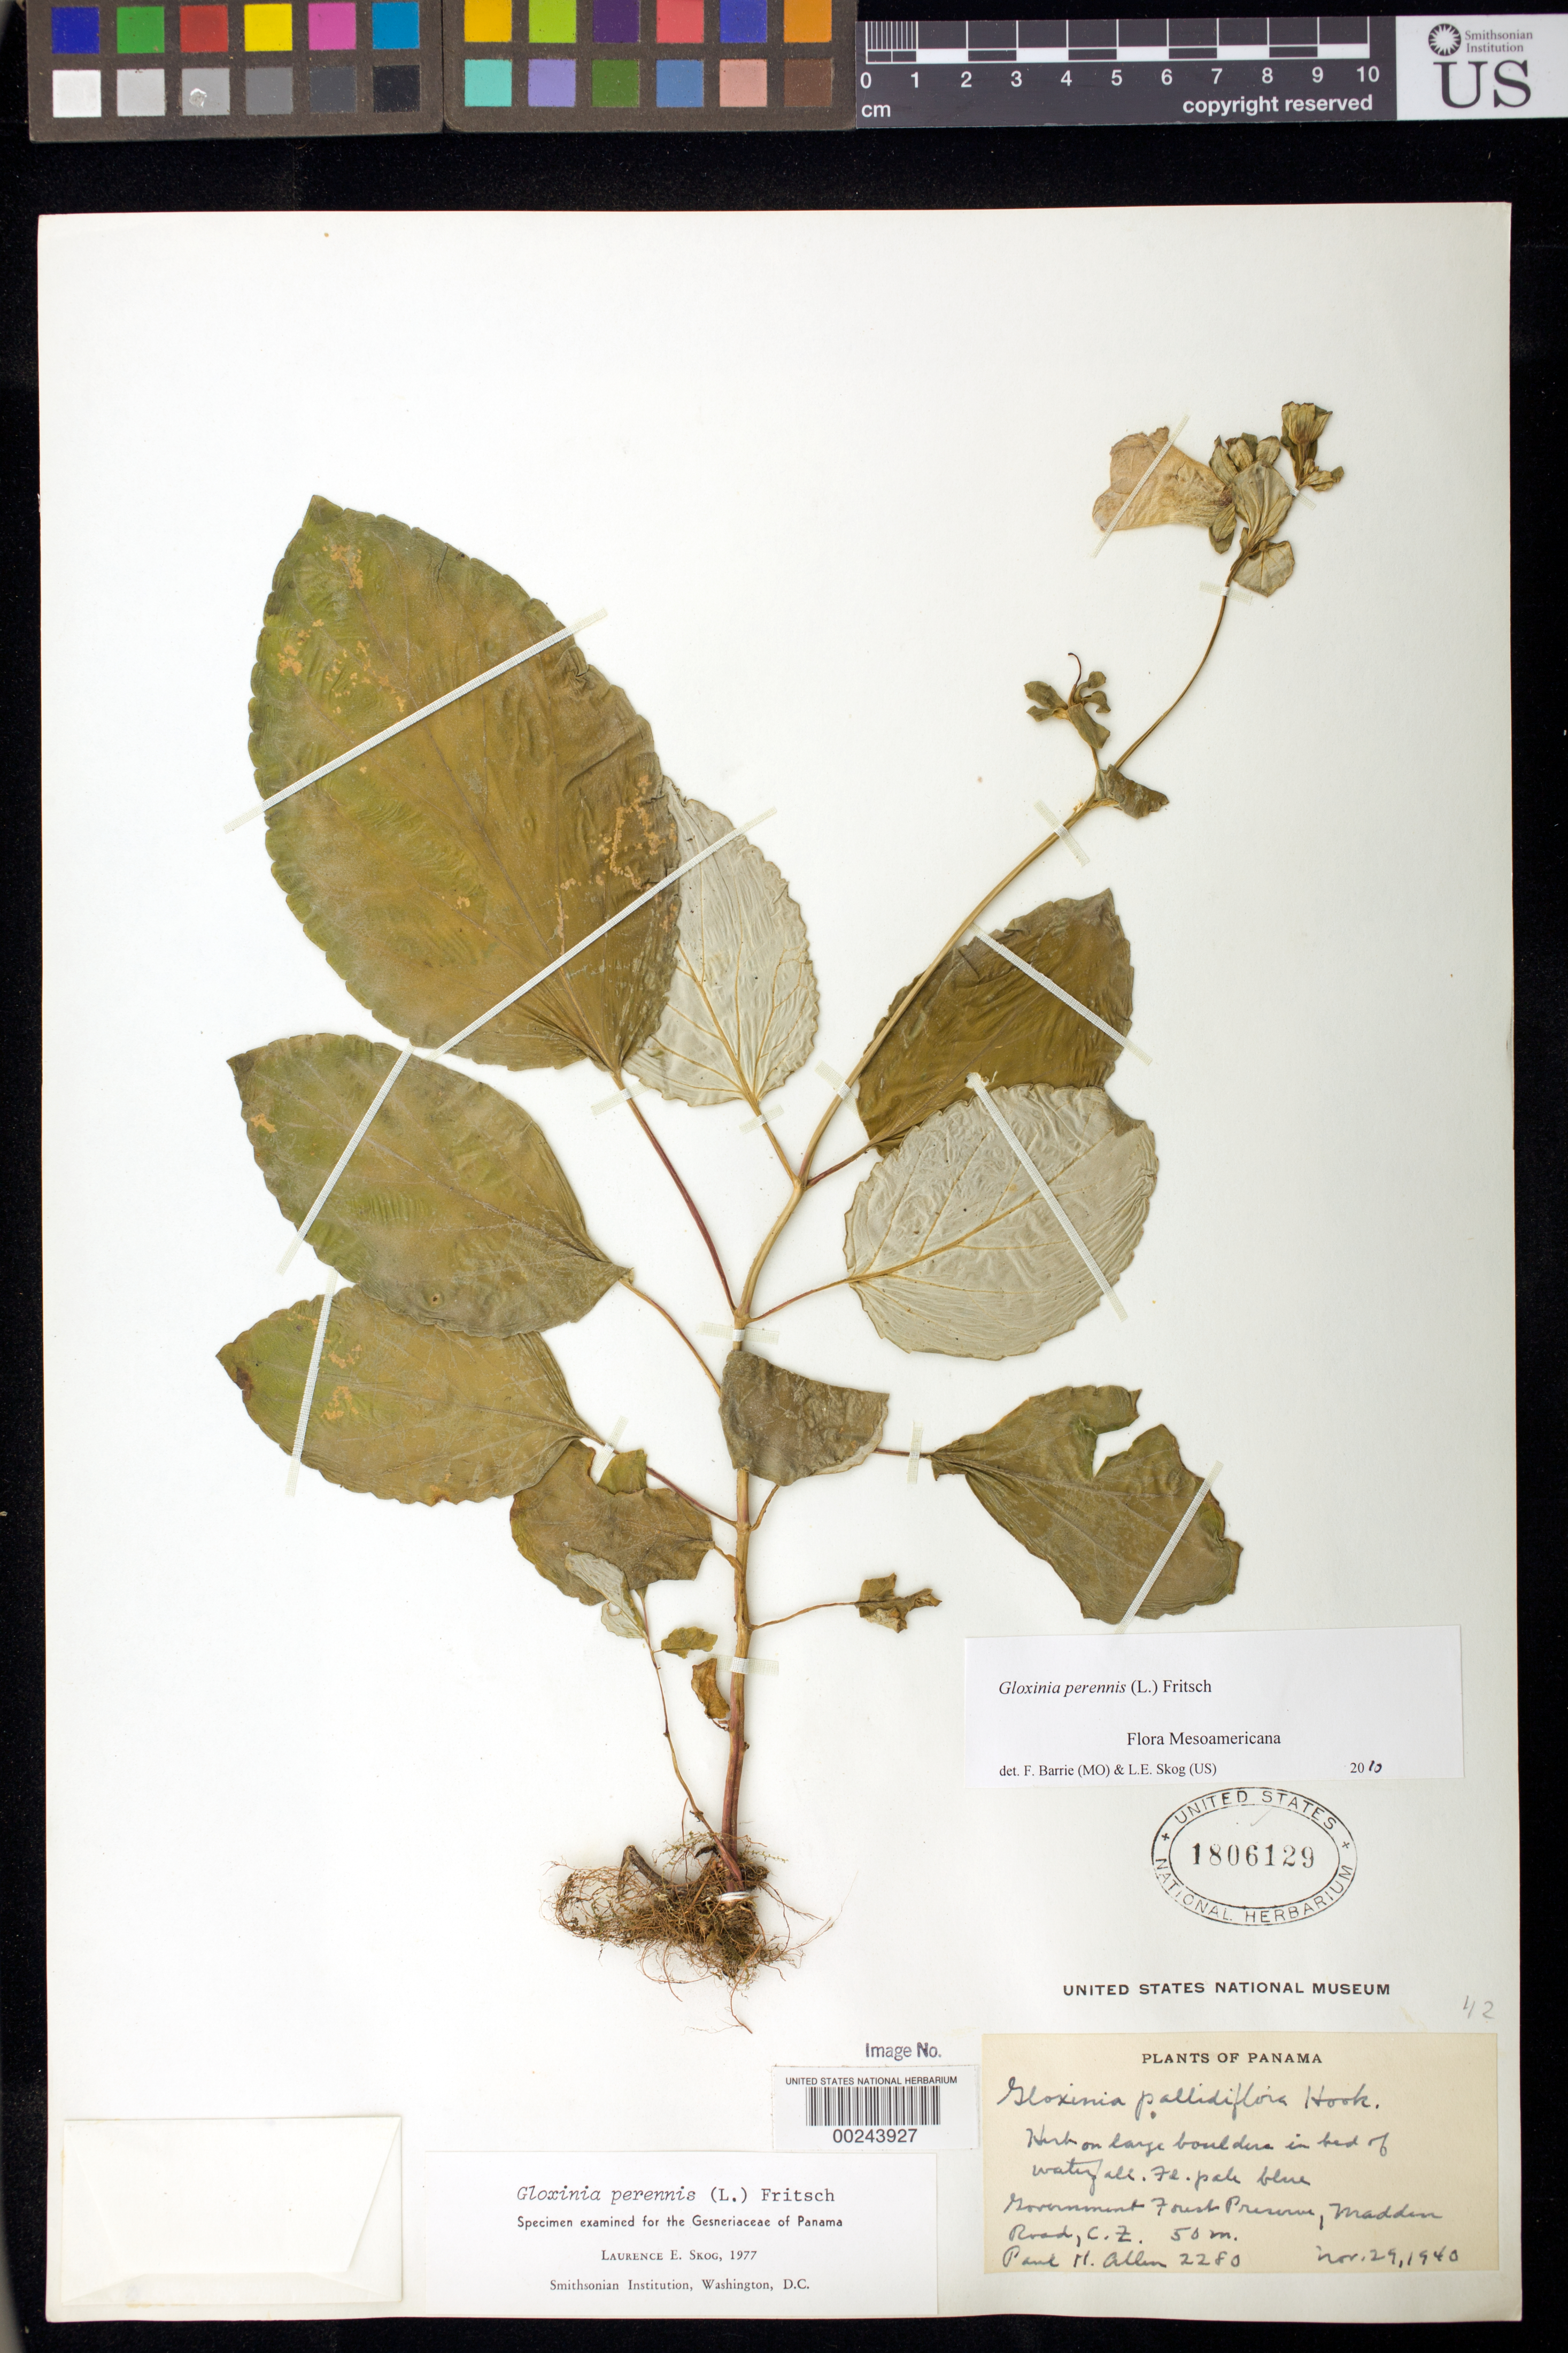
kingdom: Plantae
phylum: Tracheophyta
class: Magnoliopsida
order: Lamiales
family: Gesneriaceae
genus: Gloxinia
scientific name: Gloxinia perennis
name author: (L.) Fritsch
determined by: Skog, Laurence E.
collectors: P. H. Allen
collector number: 2280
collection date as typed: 29 Nov 1940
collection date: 1940-11-29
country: Panama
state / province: Panamá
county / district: Canal Zone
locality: Government Forest Preserve, Madden road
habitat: On large boulders in bed of waterfall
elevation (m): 50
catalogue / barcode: US 1806129